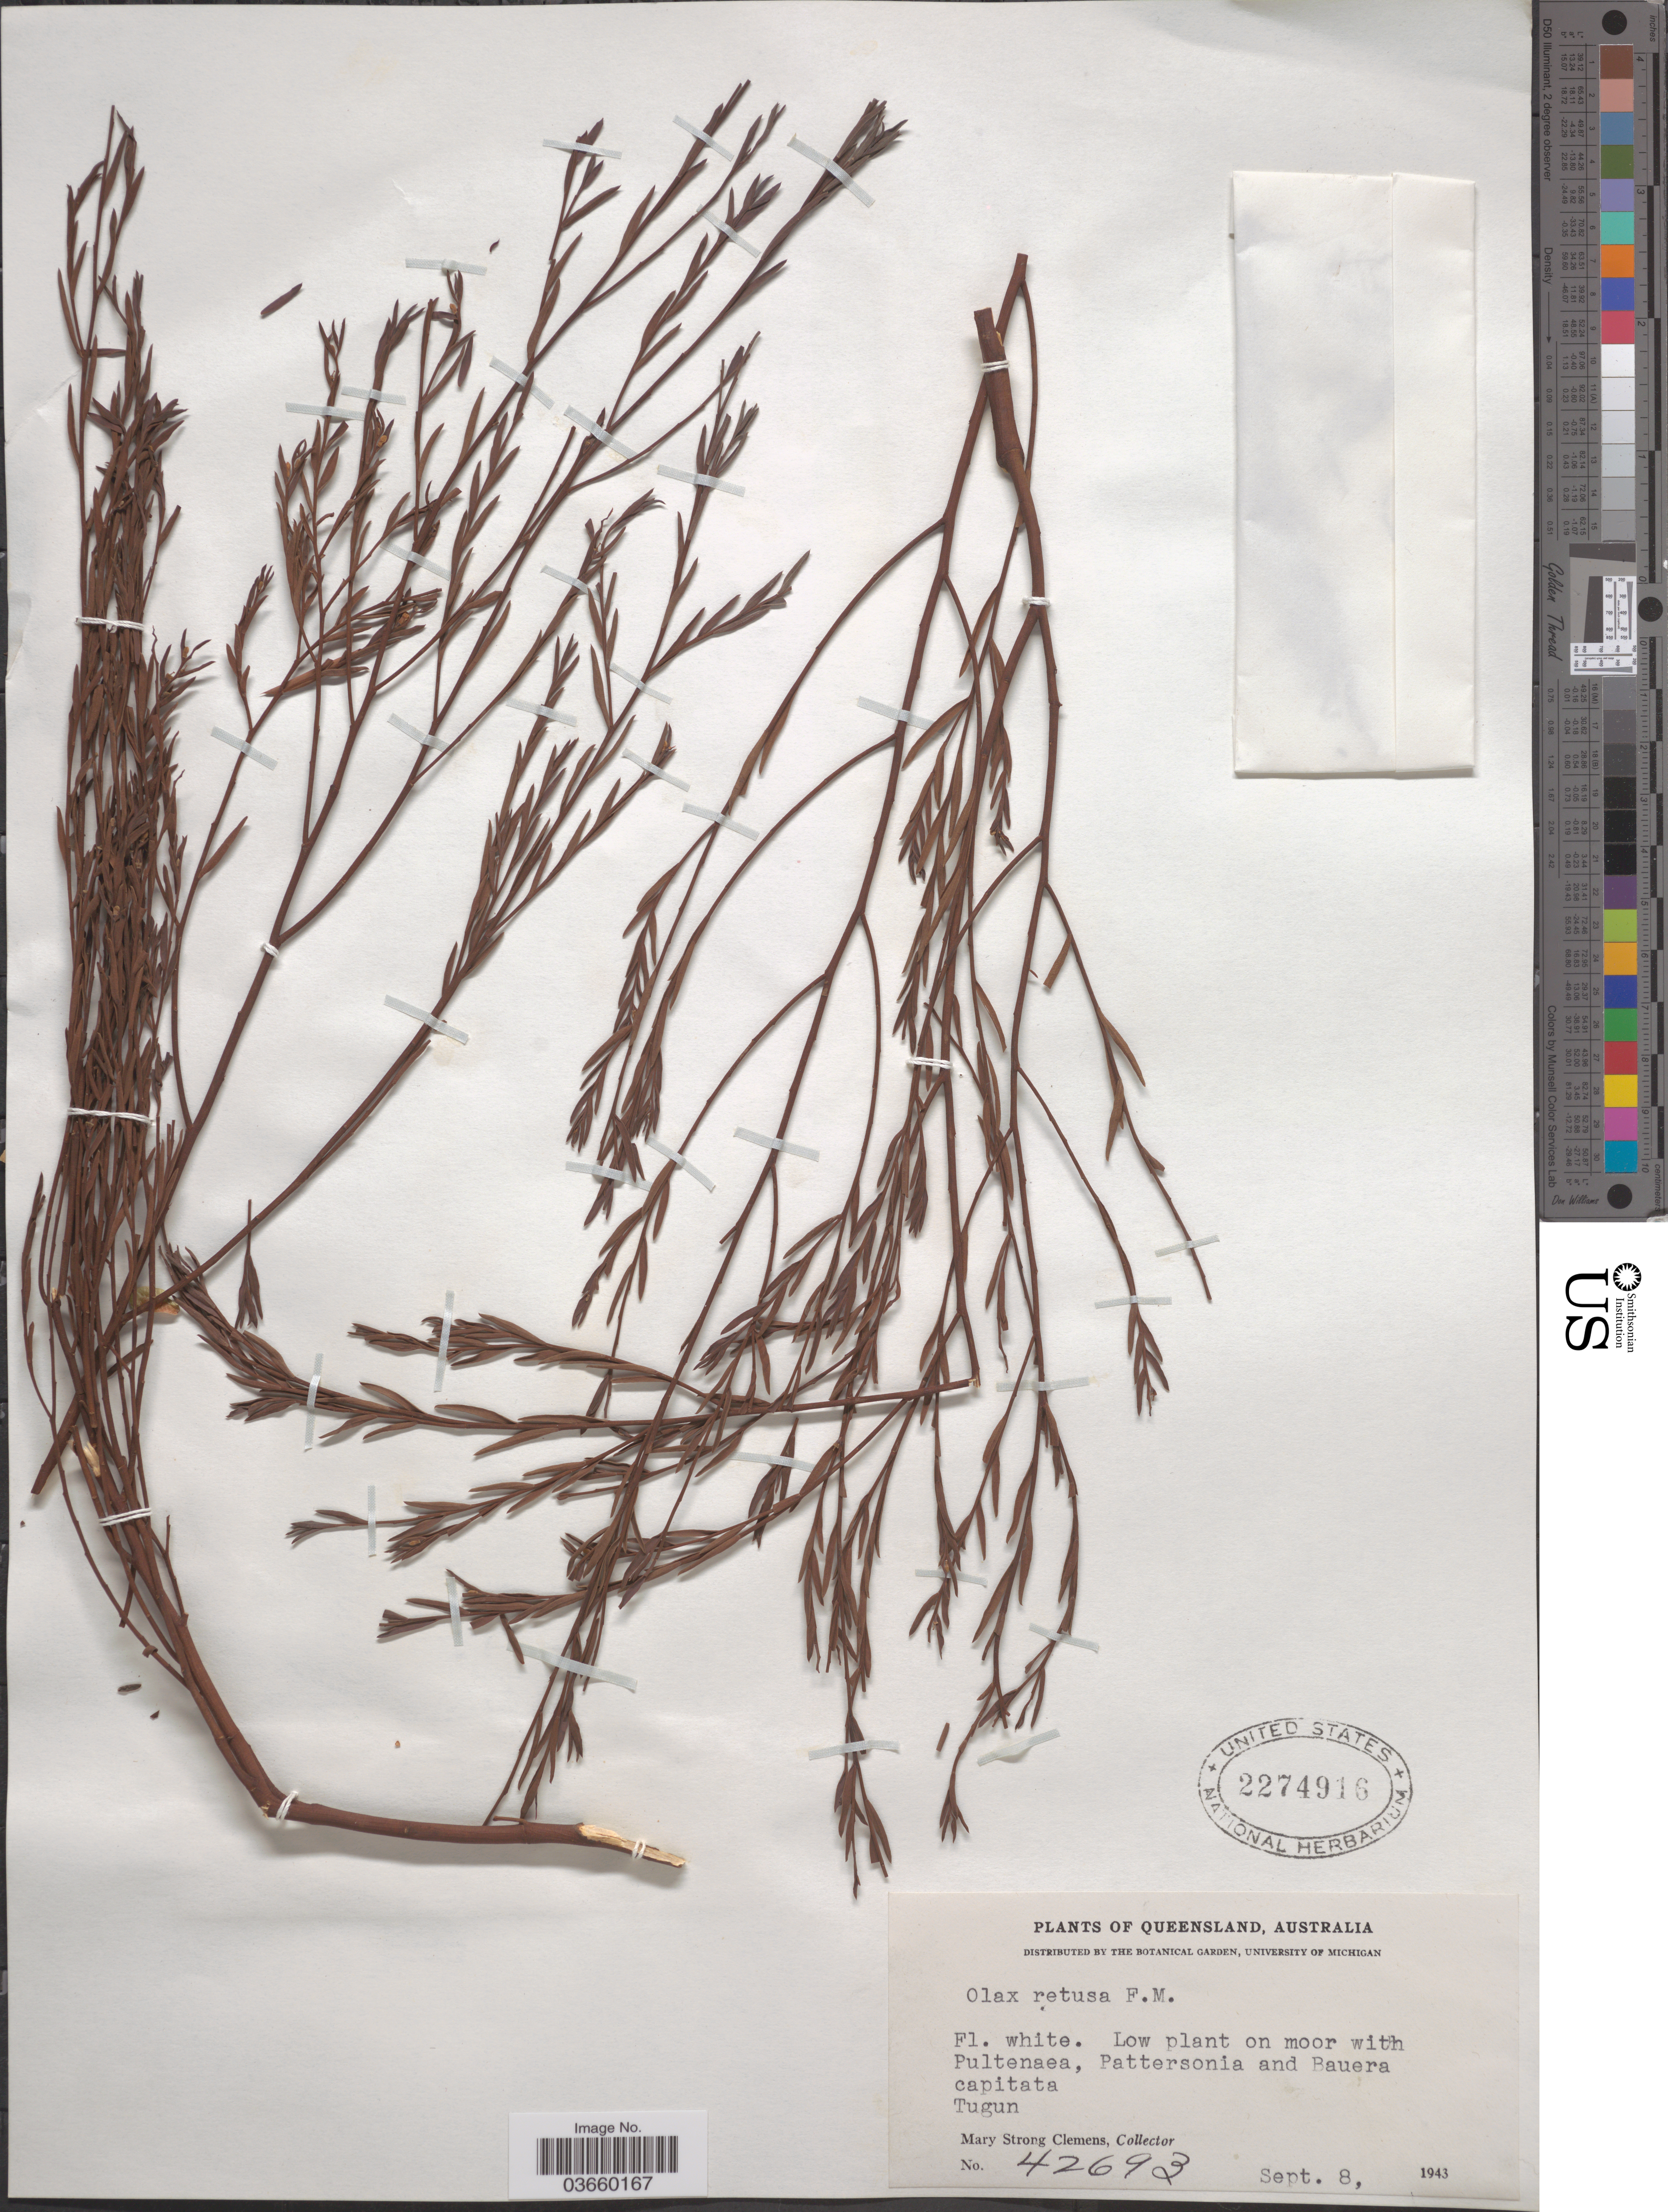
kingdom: Plantae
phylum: Tracheophyta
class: Magnoliopsida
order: Santalales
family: Olacaceae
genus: Olax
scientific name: Olax retusa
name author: F. Muell. ex Benth.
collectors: M. S. Clemens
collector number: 42693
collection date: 1943-09-08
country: Australia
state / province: Queensland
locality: Tugun.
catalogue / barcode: US 2274916